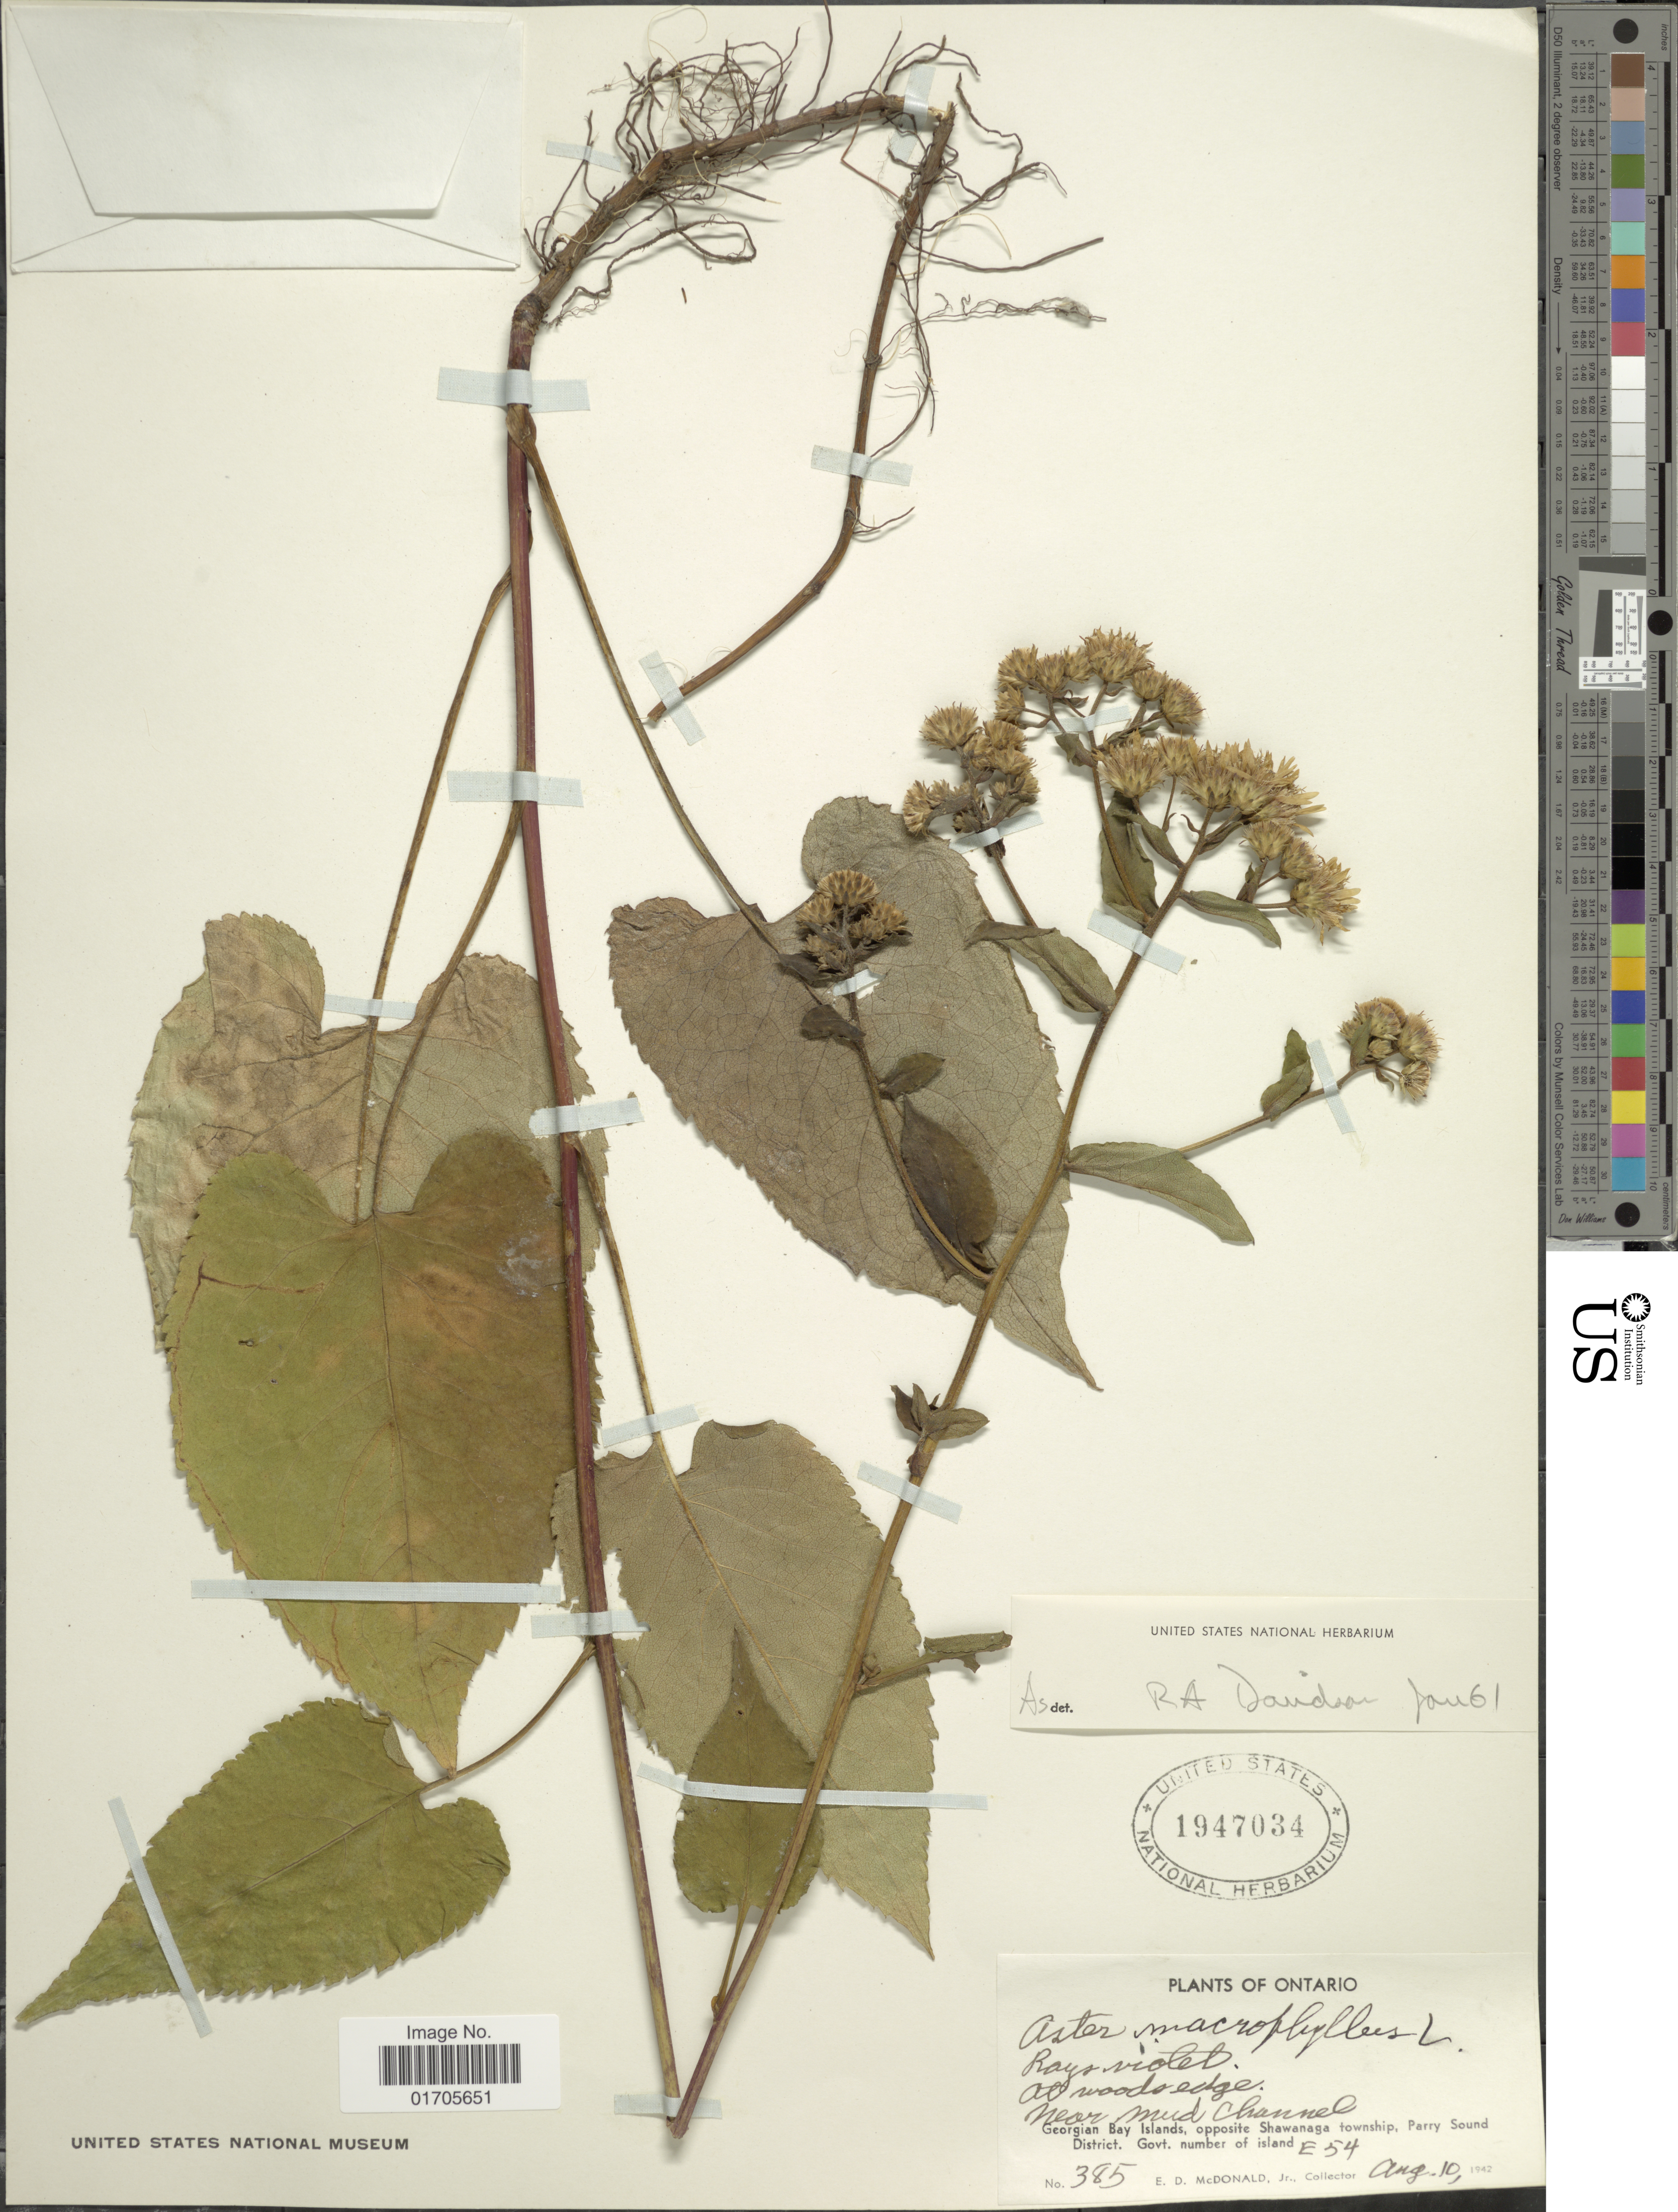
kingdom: Plantae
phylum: Tracheophyta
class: Magnoliopsida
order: Asterales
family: Asteraceae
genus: Eurybia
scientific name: Eurybia macrophylla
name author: (L.) Cass.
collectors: E. D. McDonald Jr.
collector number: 385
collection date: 1942-08-10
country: Canada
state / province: Ontario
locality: Ontario. At woods edge. Near mud channel. Georgian Bay Islands, opposite Shawanaga township, Parry District. Govt. number of island E 54.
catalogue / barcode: US 1947034